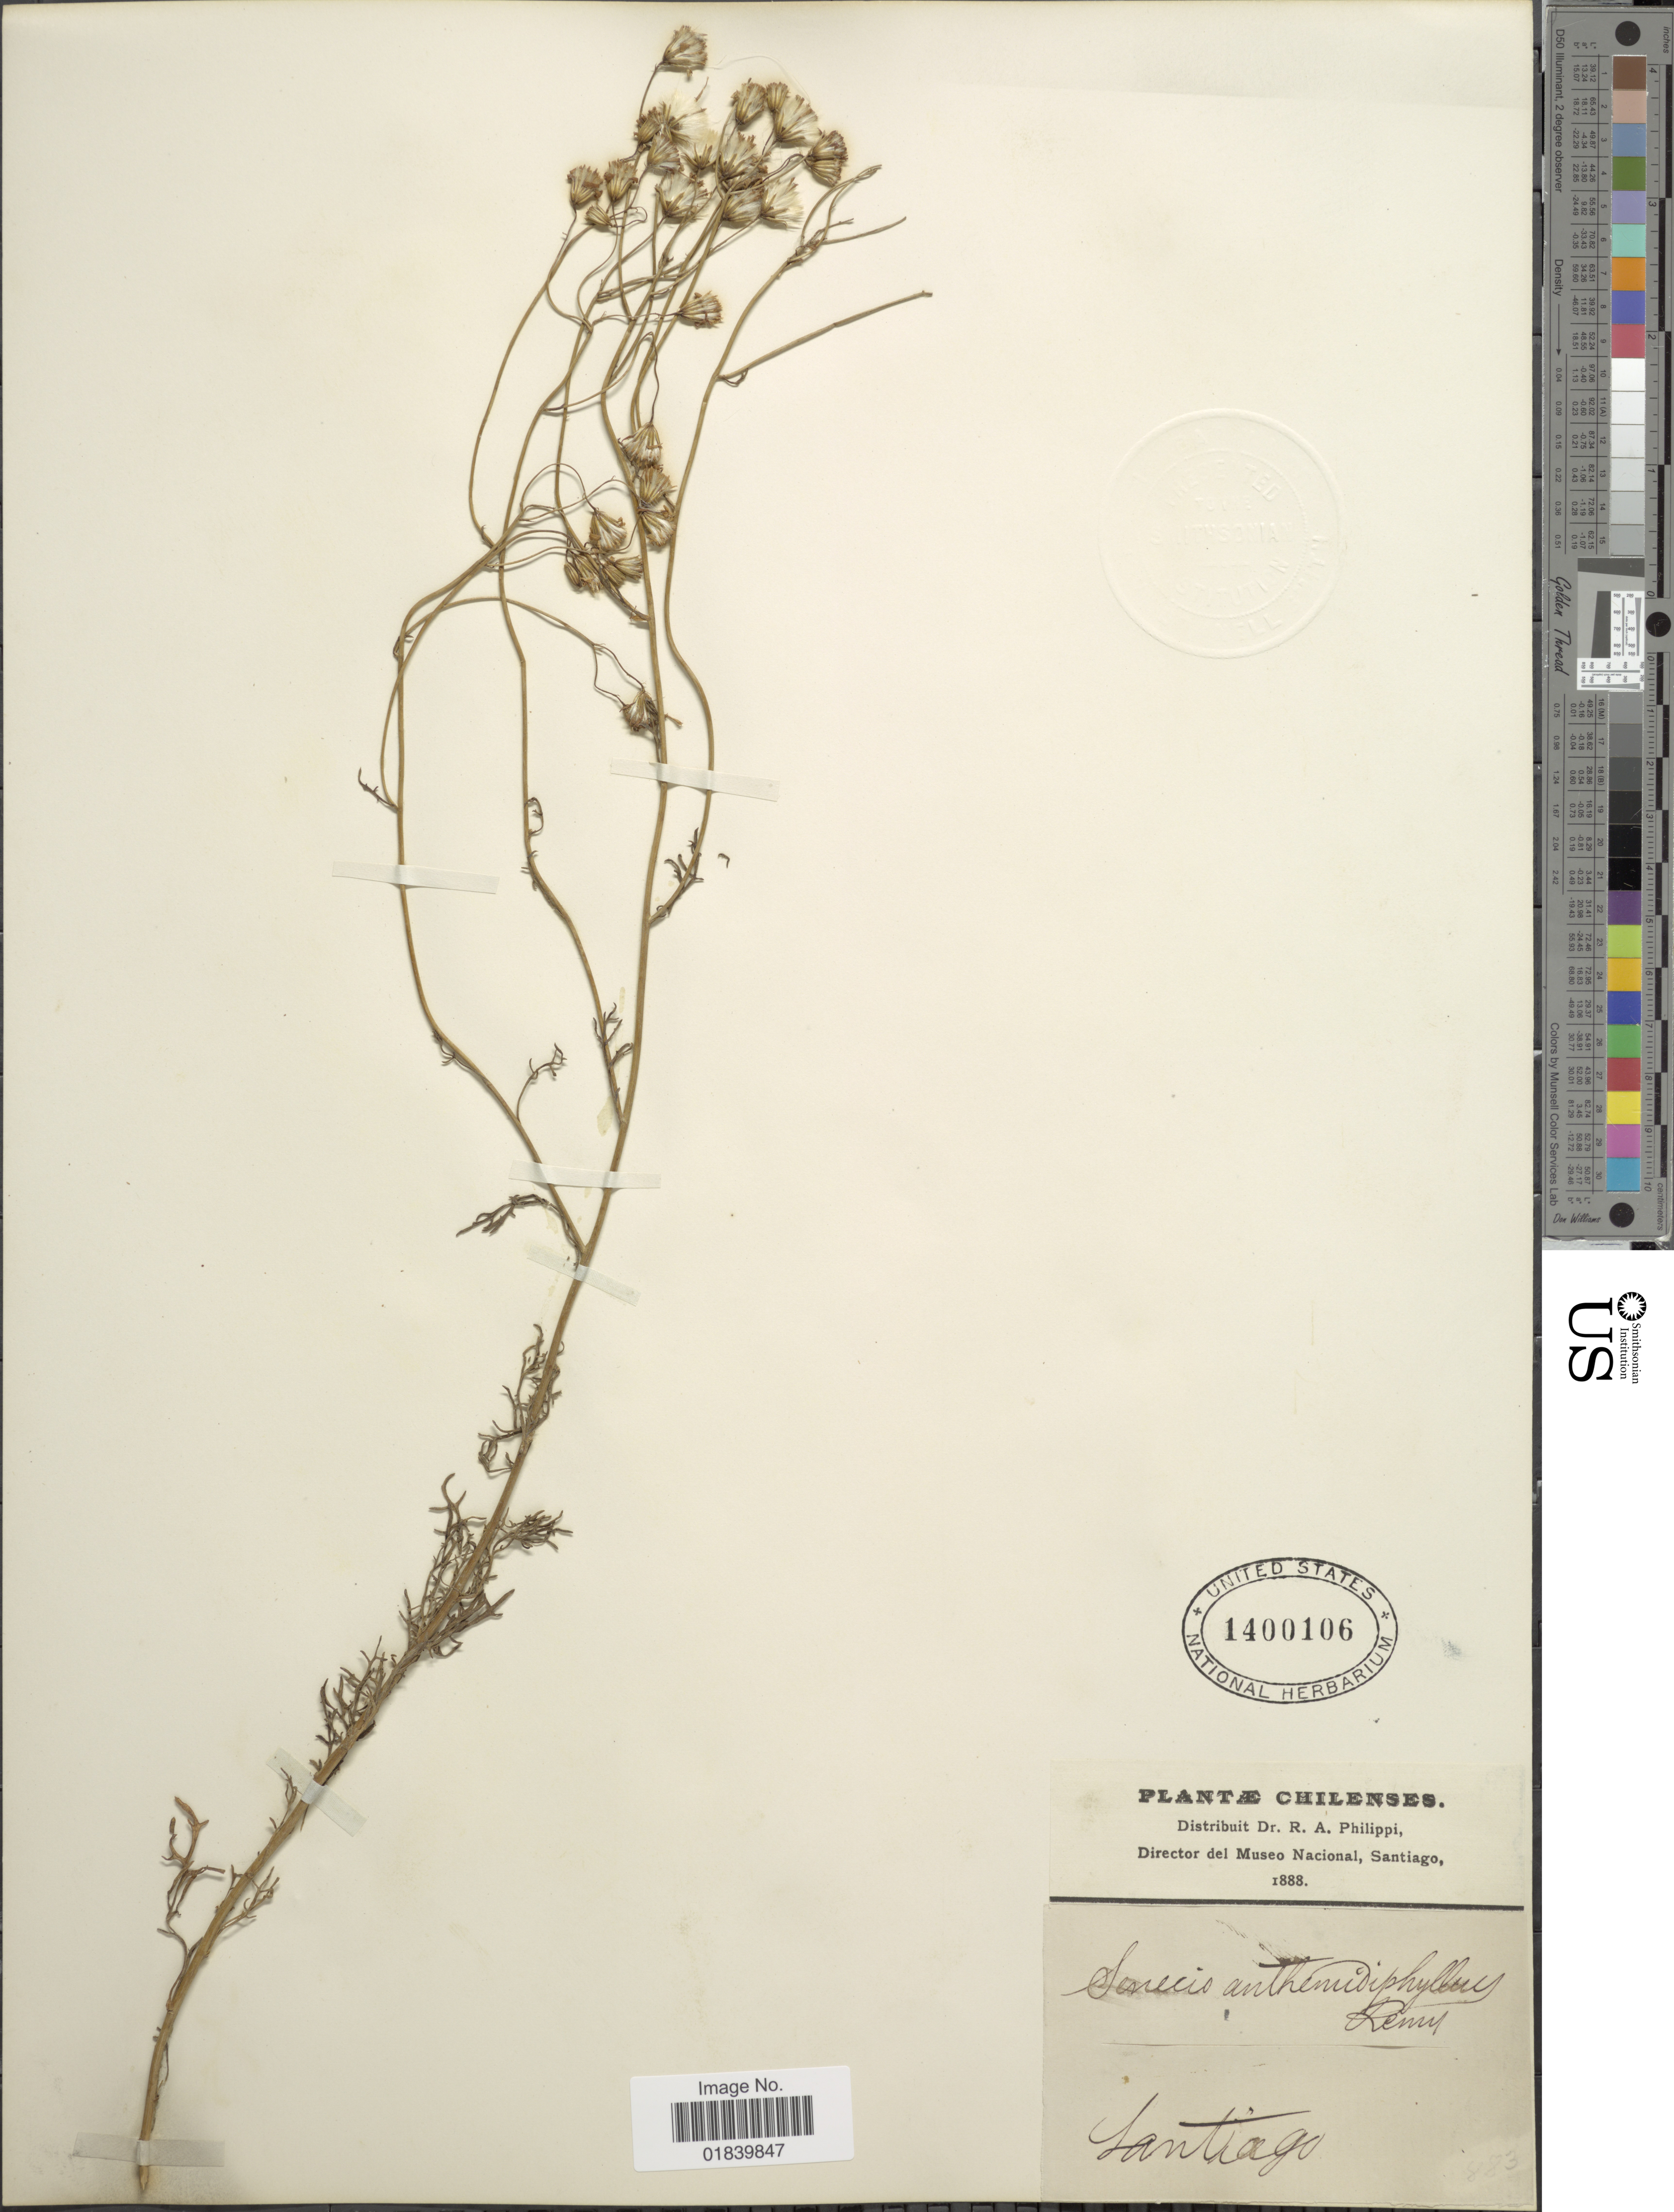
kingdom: Plantae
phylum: Tracheophyta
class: Magnoliopsida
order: Asterales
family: Asteraceae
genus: Senecio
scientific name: Senecio anthemidiphyllus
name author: J. Rémy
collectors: R. A. Philippi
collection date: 1888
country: Chile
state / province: Región Metropolitana (RM)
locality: Chilenses, Santiago.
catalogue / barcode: US 1400106